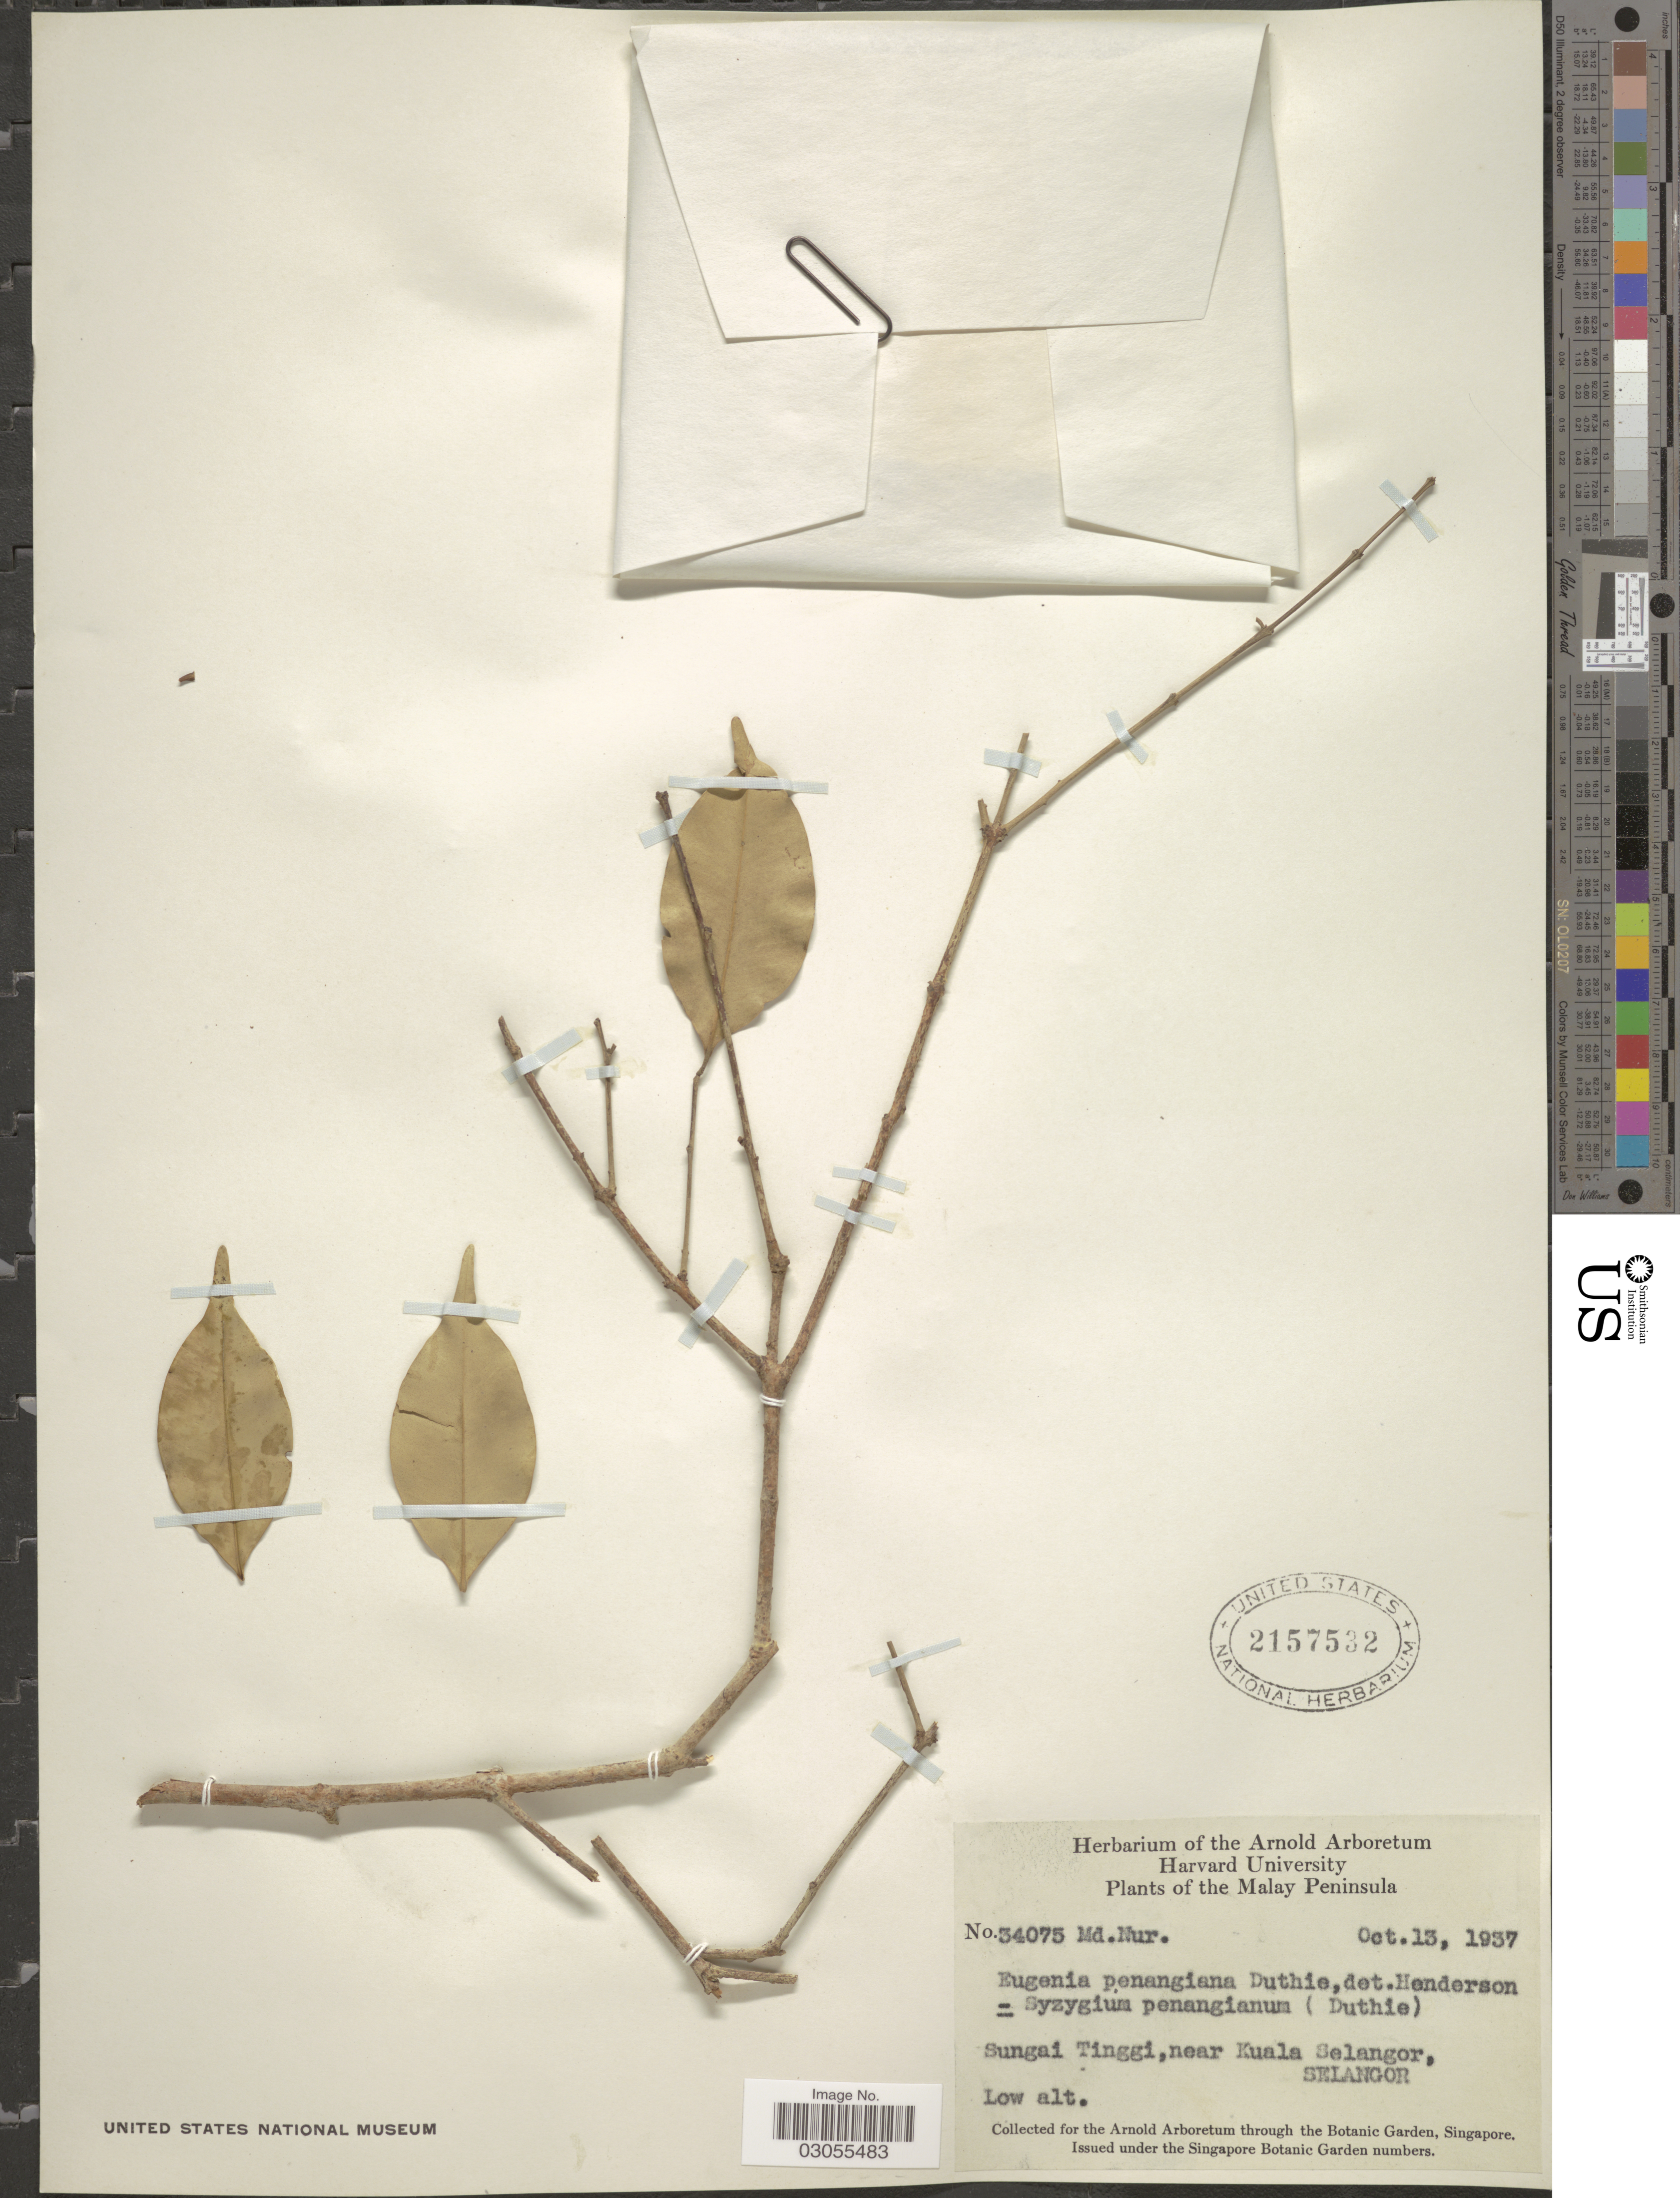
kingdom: Plantae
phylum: Tracheophyta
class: Magnoliopsida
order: Myrtales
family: Myrtaceae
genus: Syzygium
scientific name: Syzygium attenuatum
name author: (Miq.) Merr. & L.M. Perry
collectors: M. Nur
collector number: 34075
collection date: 1937-10-13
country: Malaysia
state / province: Selangor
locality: Malay Peninsula. Sungai Tinggi, near Kuala Selangor.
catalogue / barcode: US 2157532